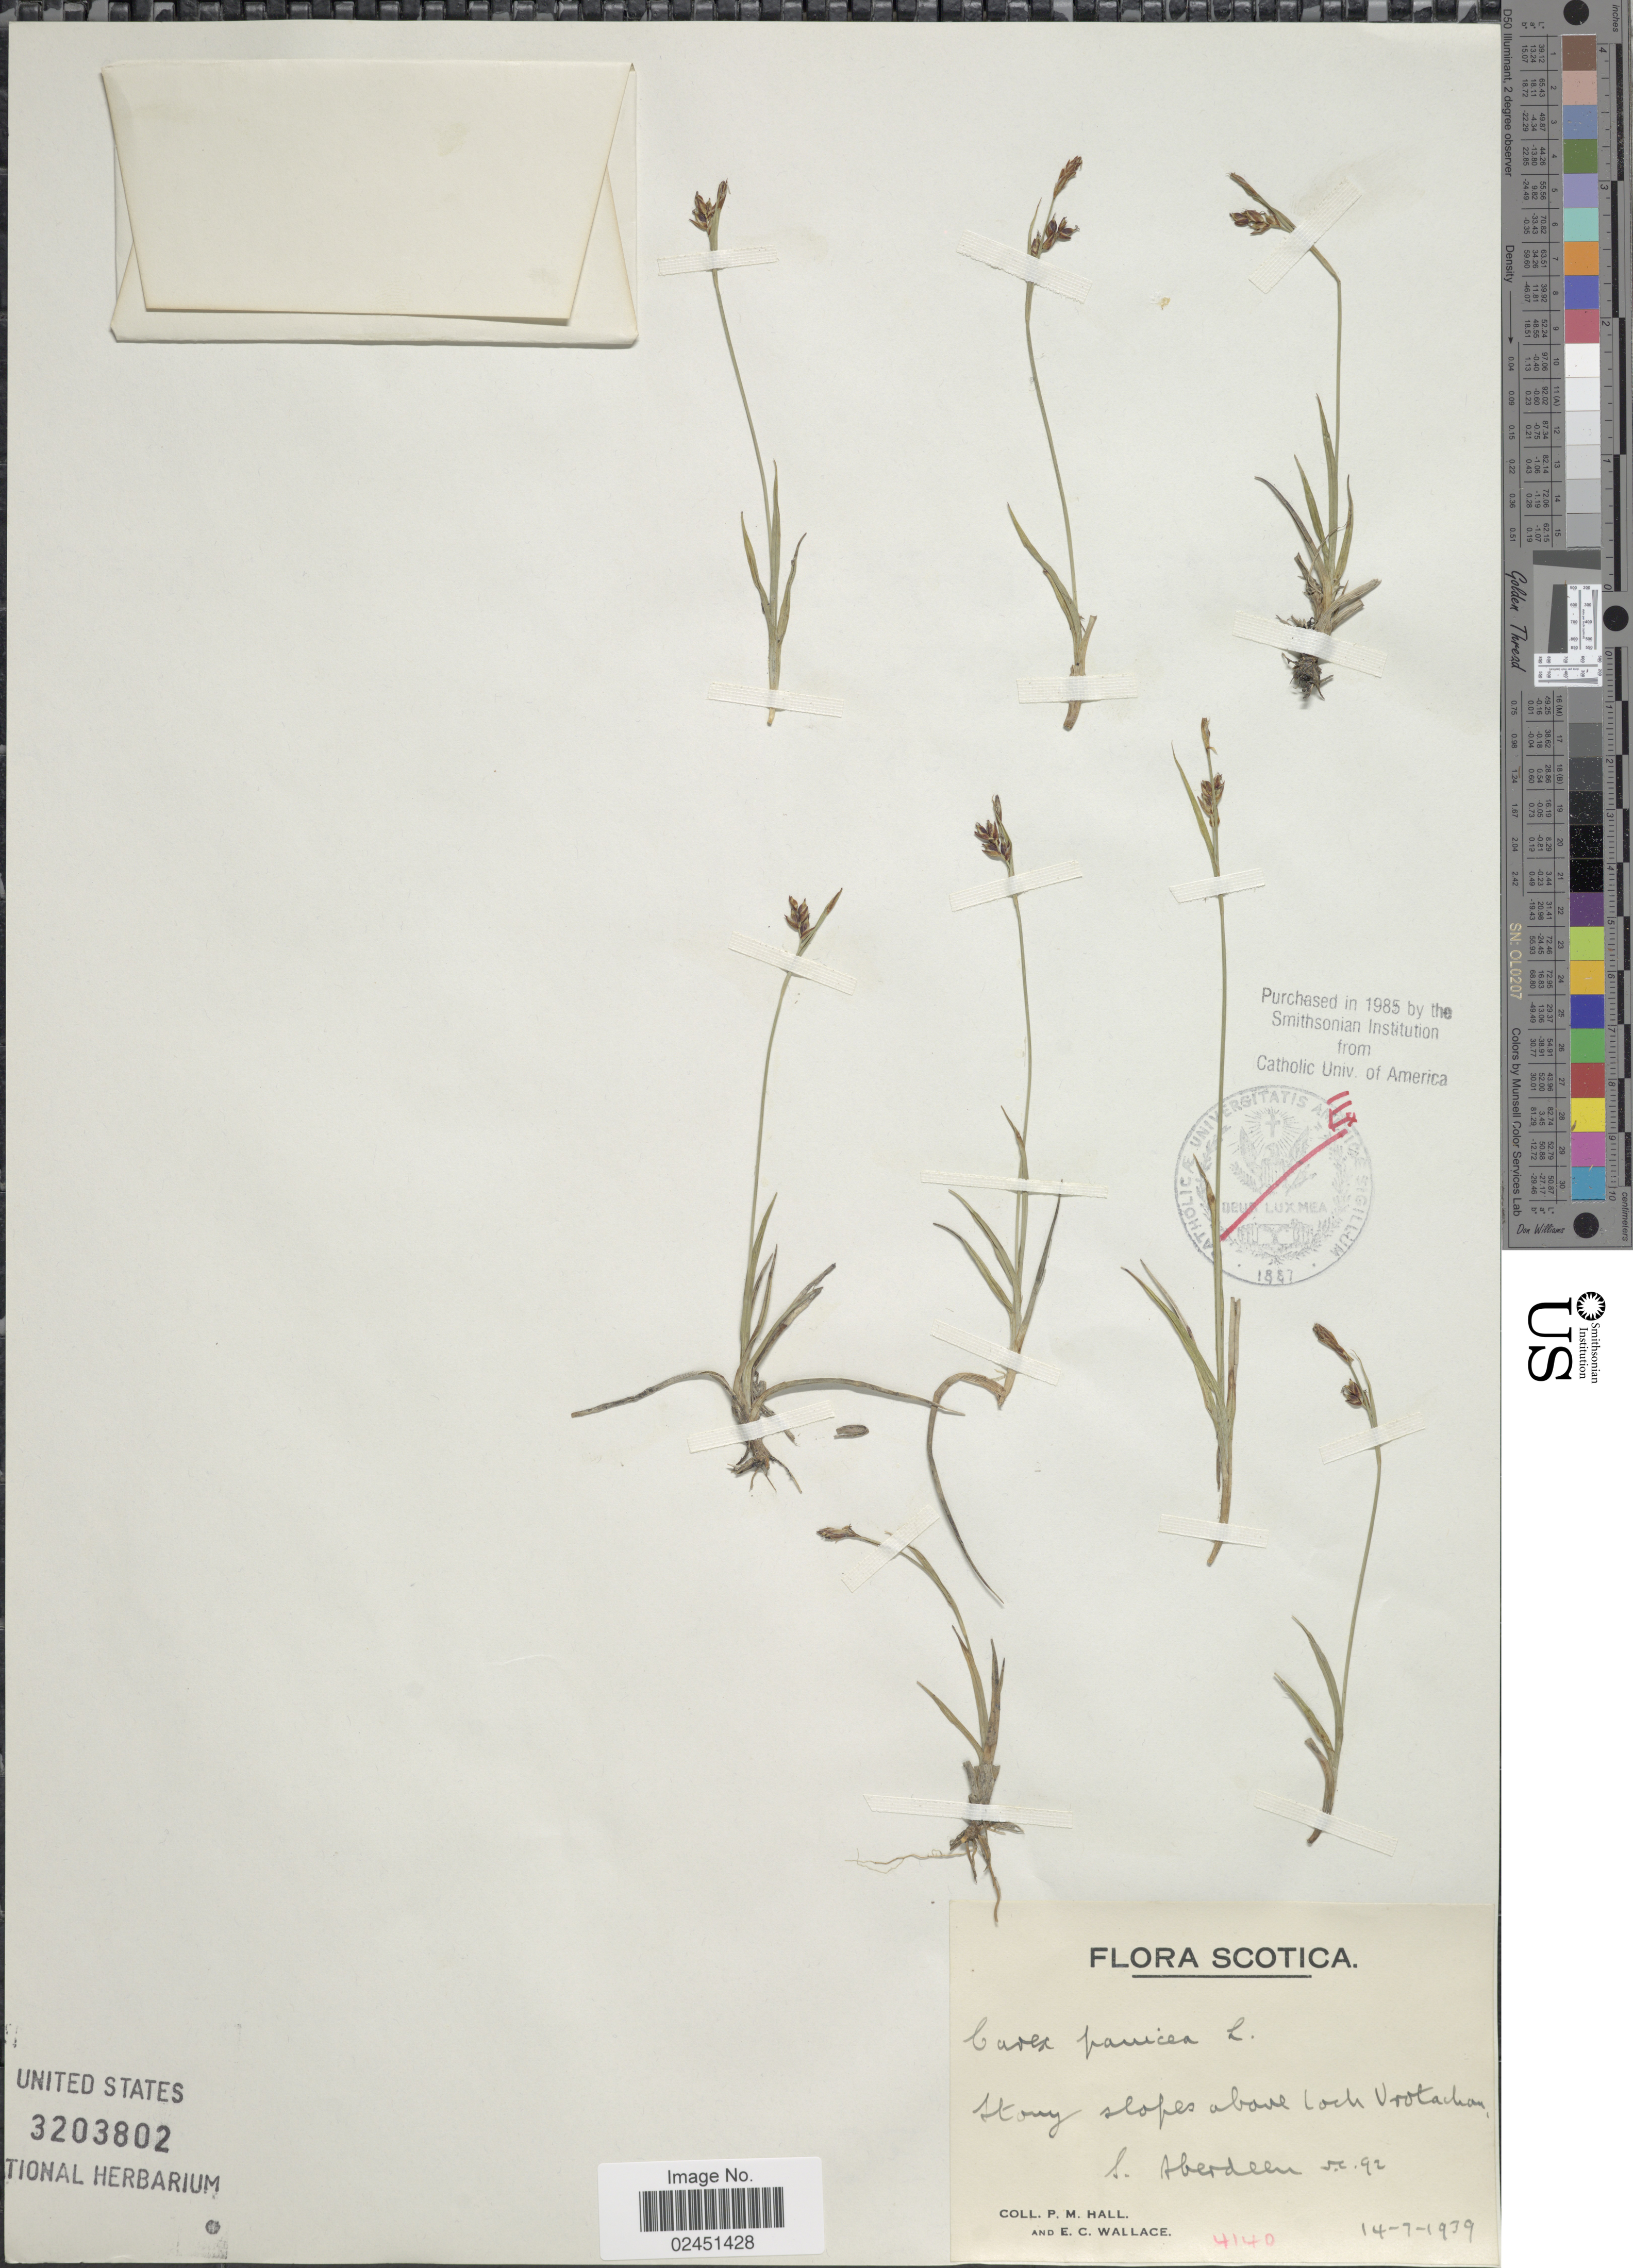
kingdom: Plantae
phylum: Tracheophyta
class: Liliopsida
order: Poales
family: Cyperaceae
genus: Carex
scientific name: Carex panicea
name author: L.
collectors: P. Hall & E. C. Wallace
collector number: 4140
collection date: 1939-07-14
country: United Kingdom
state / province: Scotland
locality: Scotica, stonly slopes above loch Vrotachan, S.Aberdeen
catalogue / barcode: US 3203802